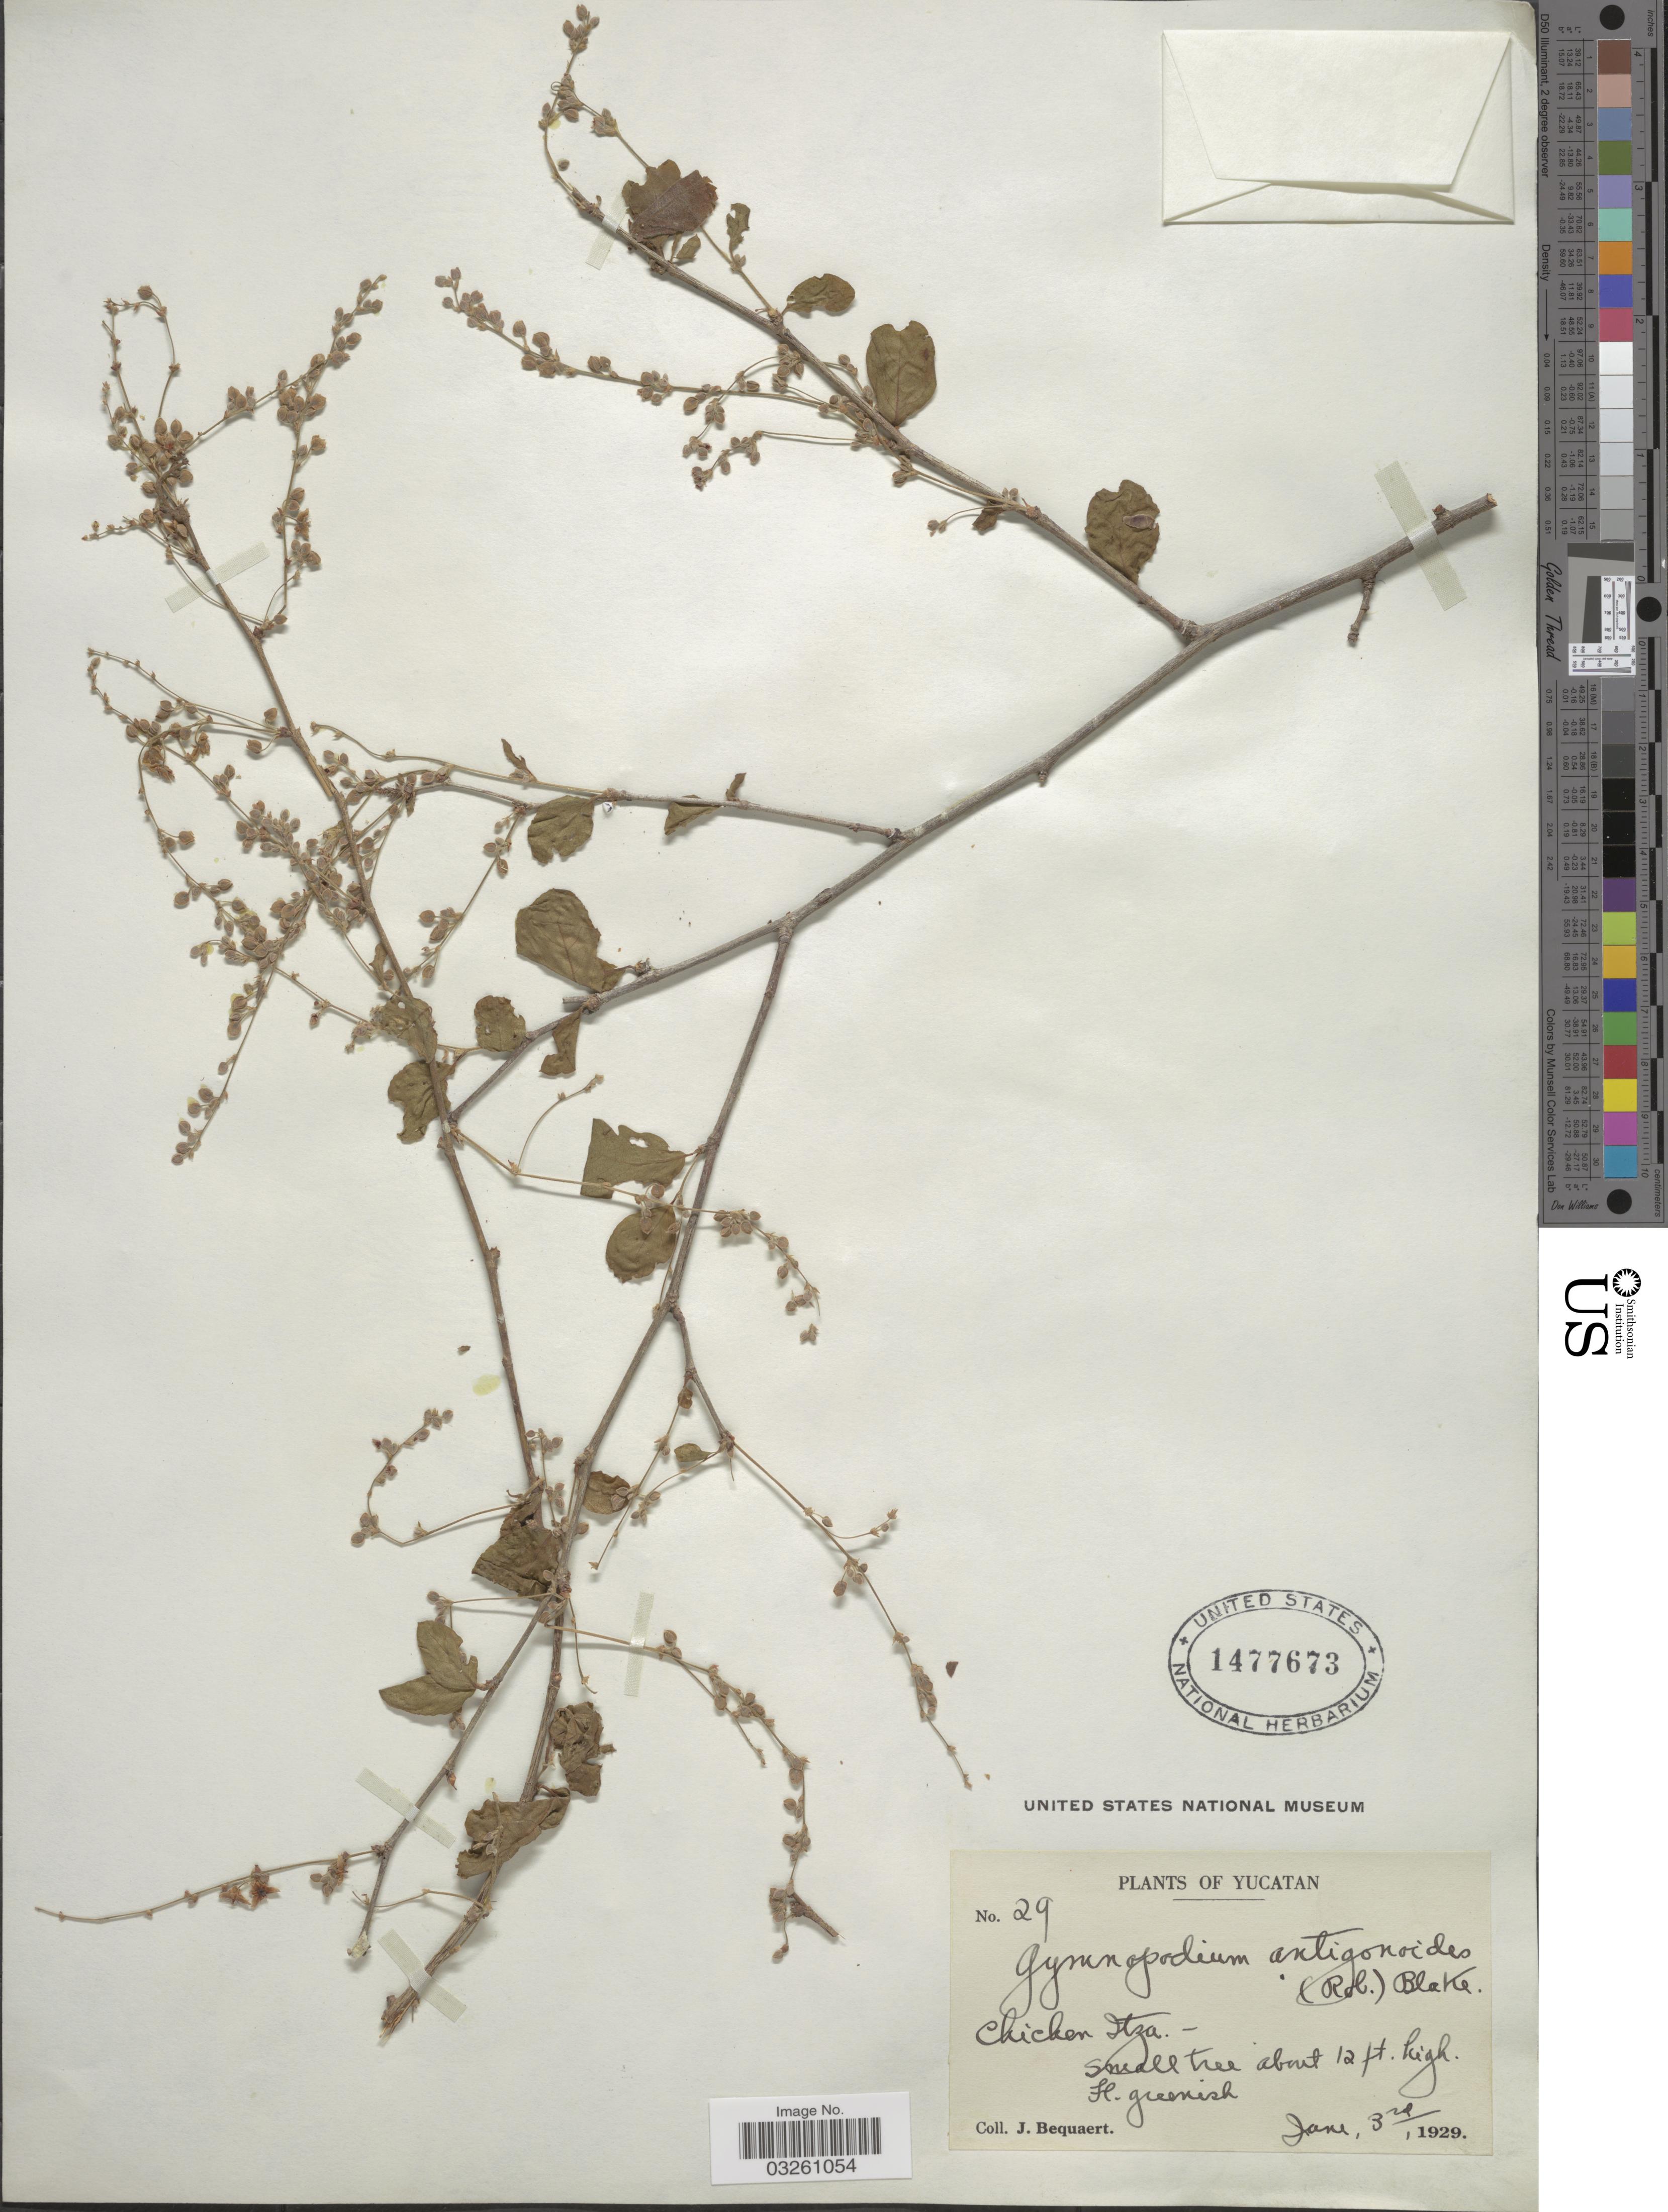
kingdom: Plantae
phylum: Tracheophyta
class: Magnoliopsida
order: Caryophyllales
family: Polygonaceae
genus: Gymnopodium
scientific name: Gymnopodium antigonoides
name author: (B.L. Rob.) S.F. Blake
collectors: J. Bequaert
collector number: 29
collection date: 1929-06-03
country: Mexico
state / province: Yucatán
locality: Chichen Itza.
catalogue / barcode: US 1477673